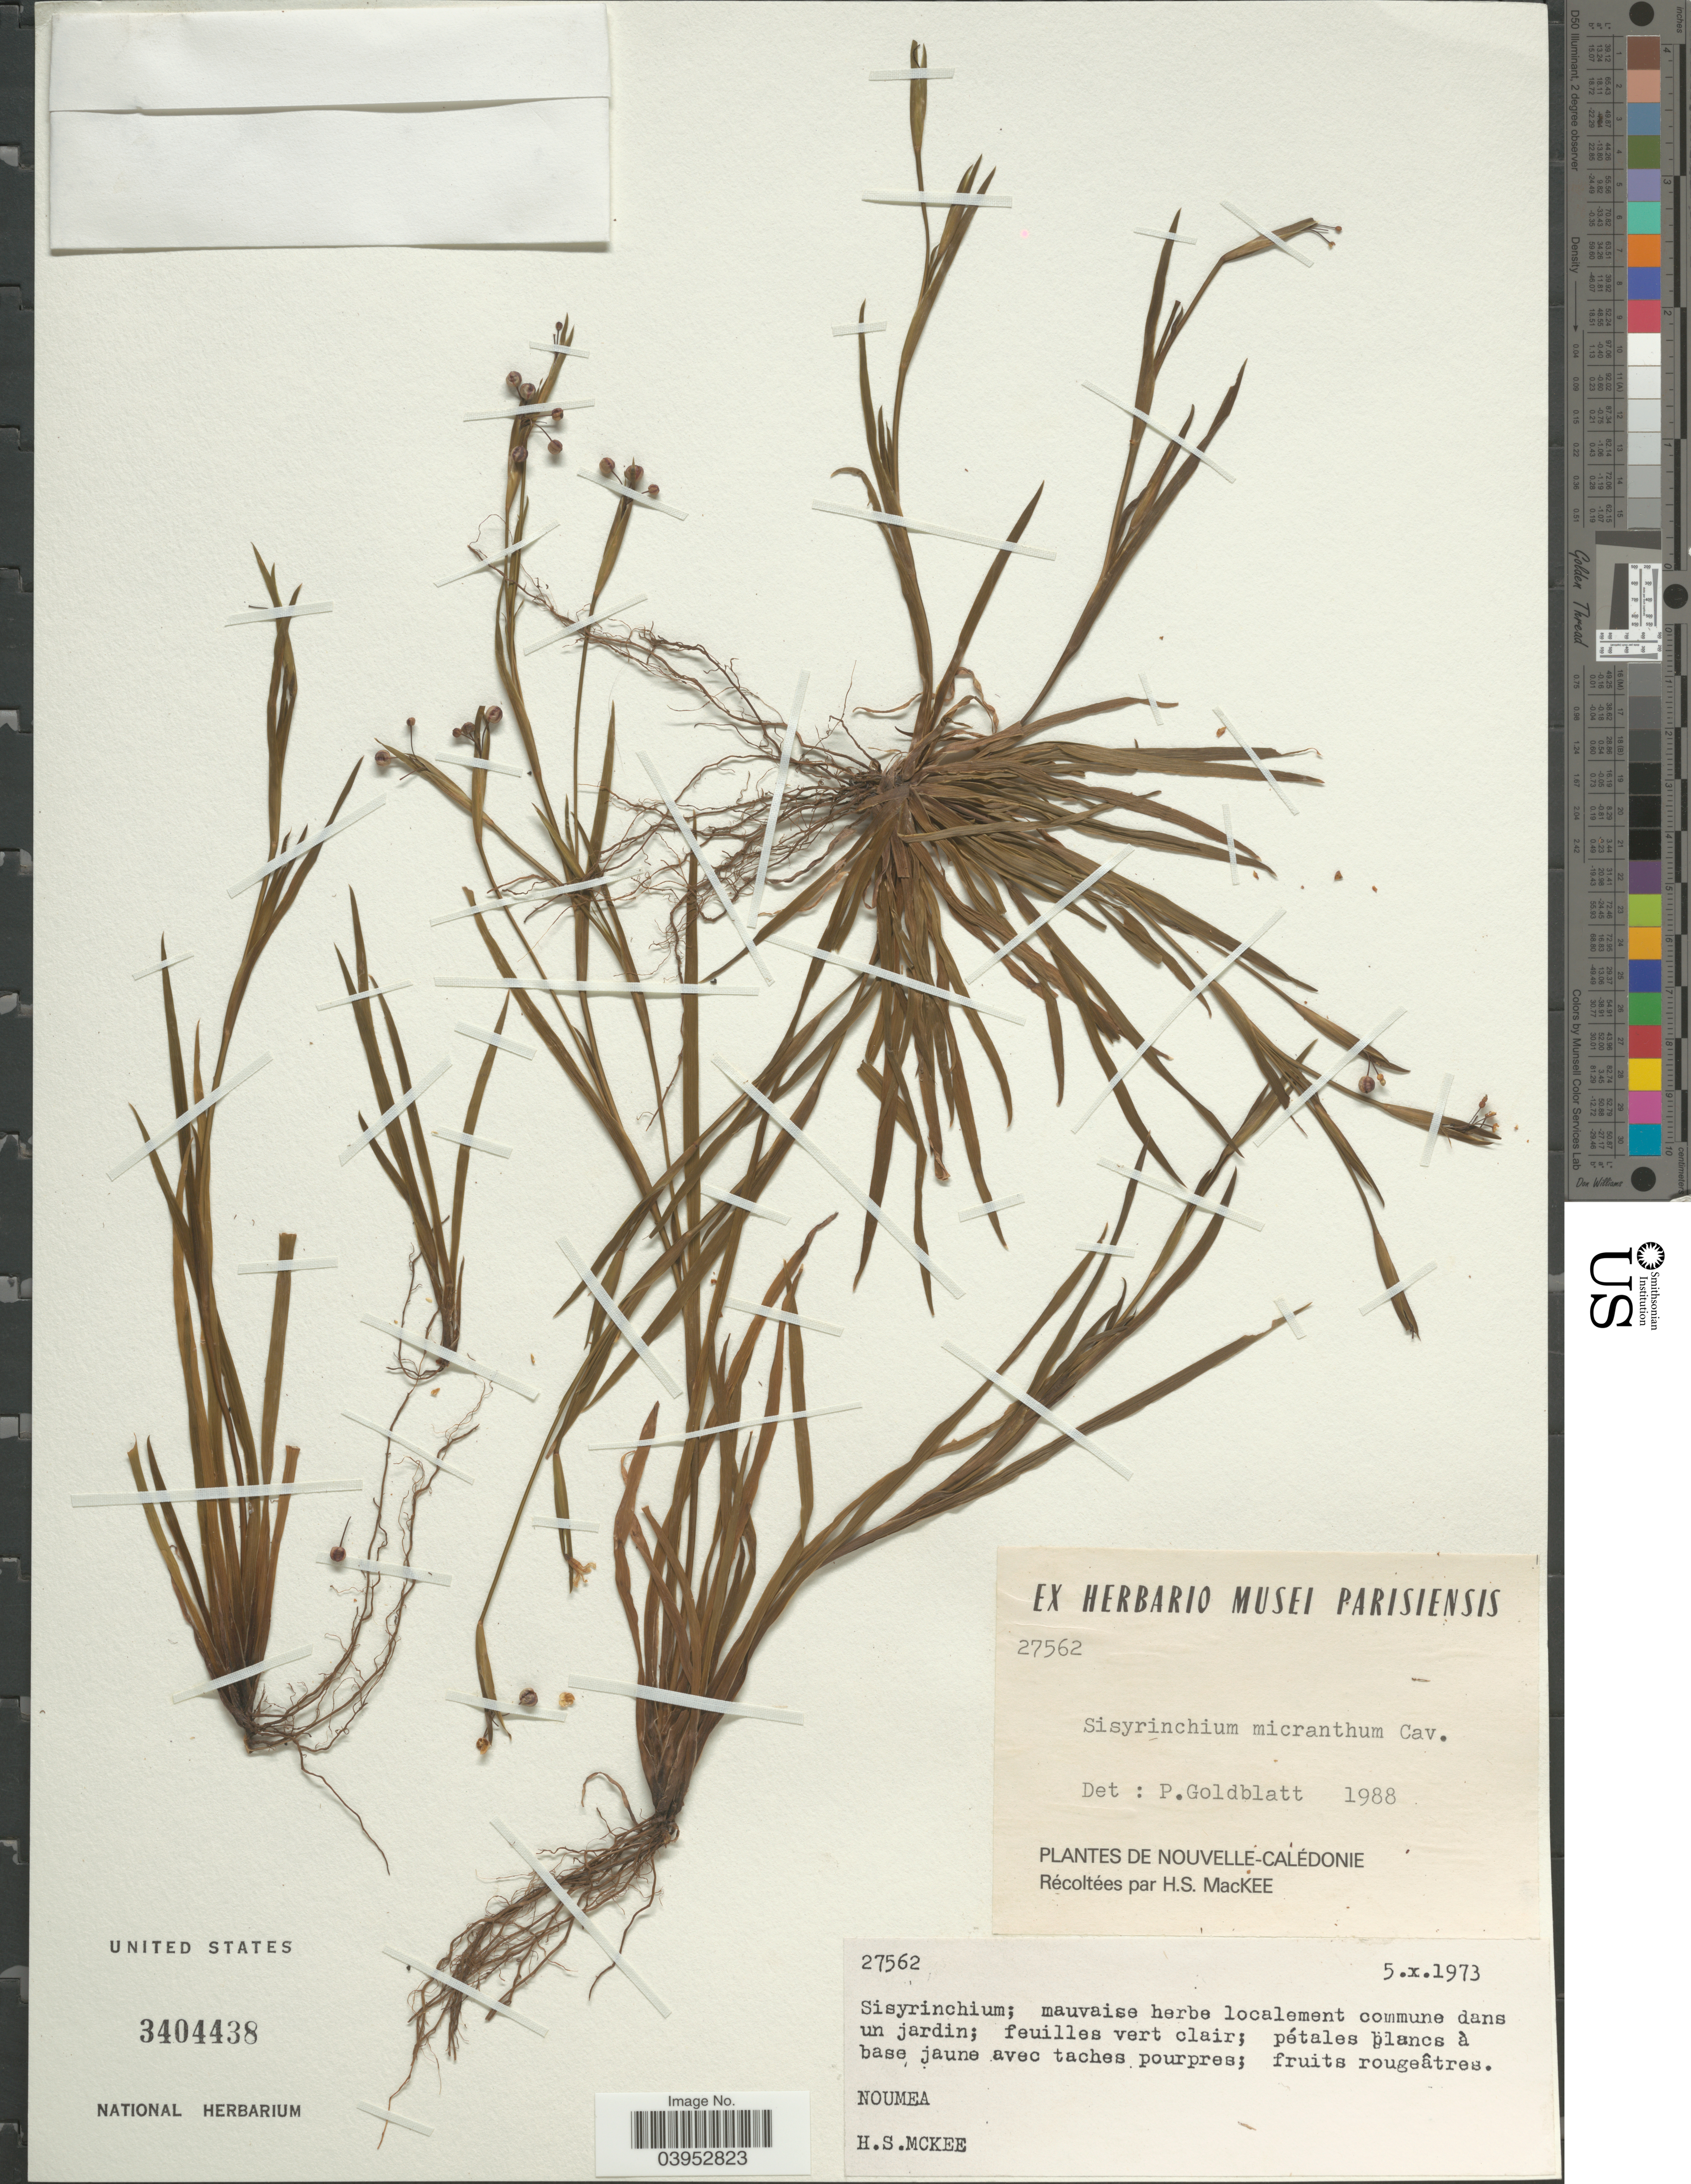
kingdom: Plantae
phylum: Tracheophyta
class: Liliopsida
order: Asparagales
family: Iridaceae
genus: Sisyrinchium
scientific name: Sisyrinchium micranthum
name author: Cav.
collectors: H. Mackee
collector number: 27562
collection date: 1973-10-05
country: New Caledonia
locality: Noumea.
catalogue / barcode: US 3404438